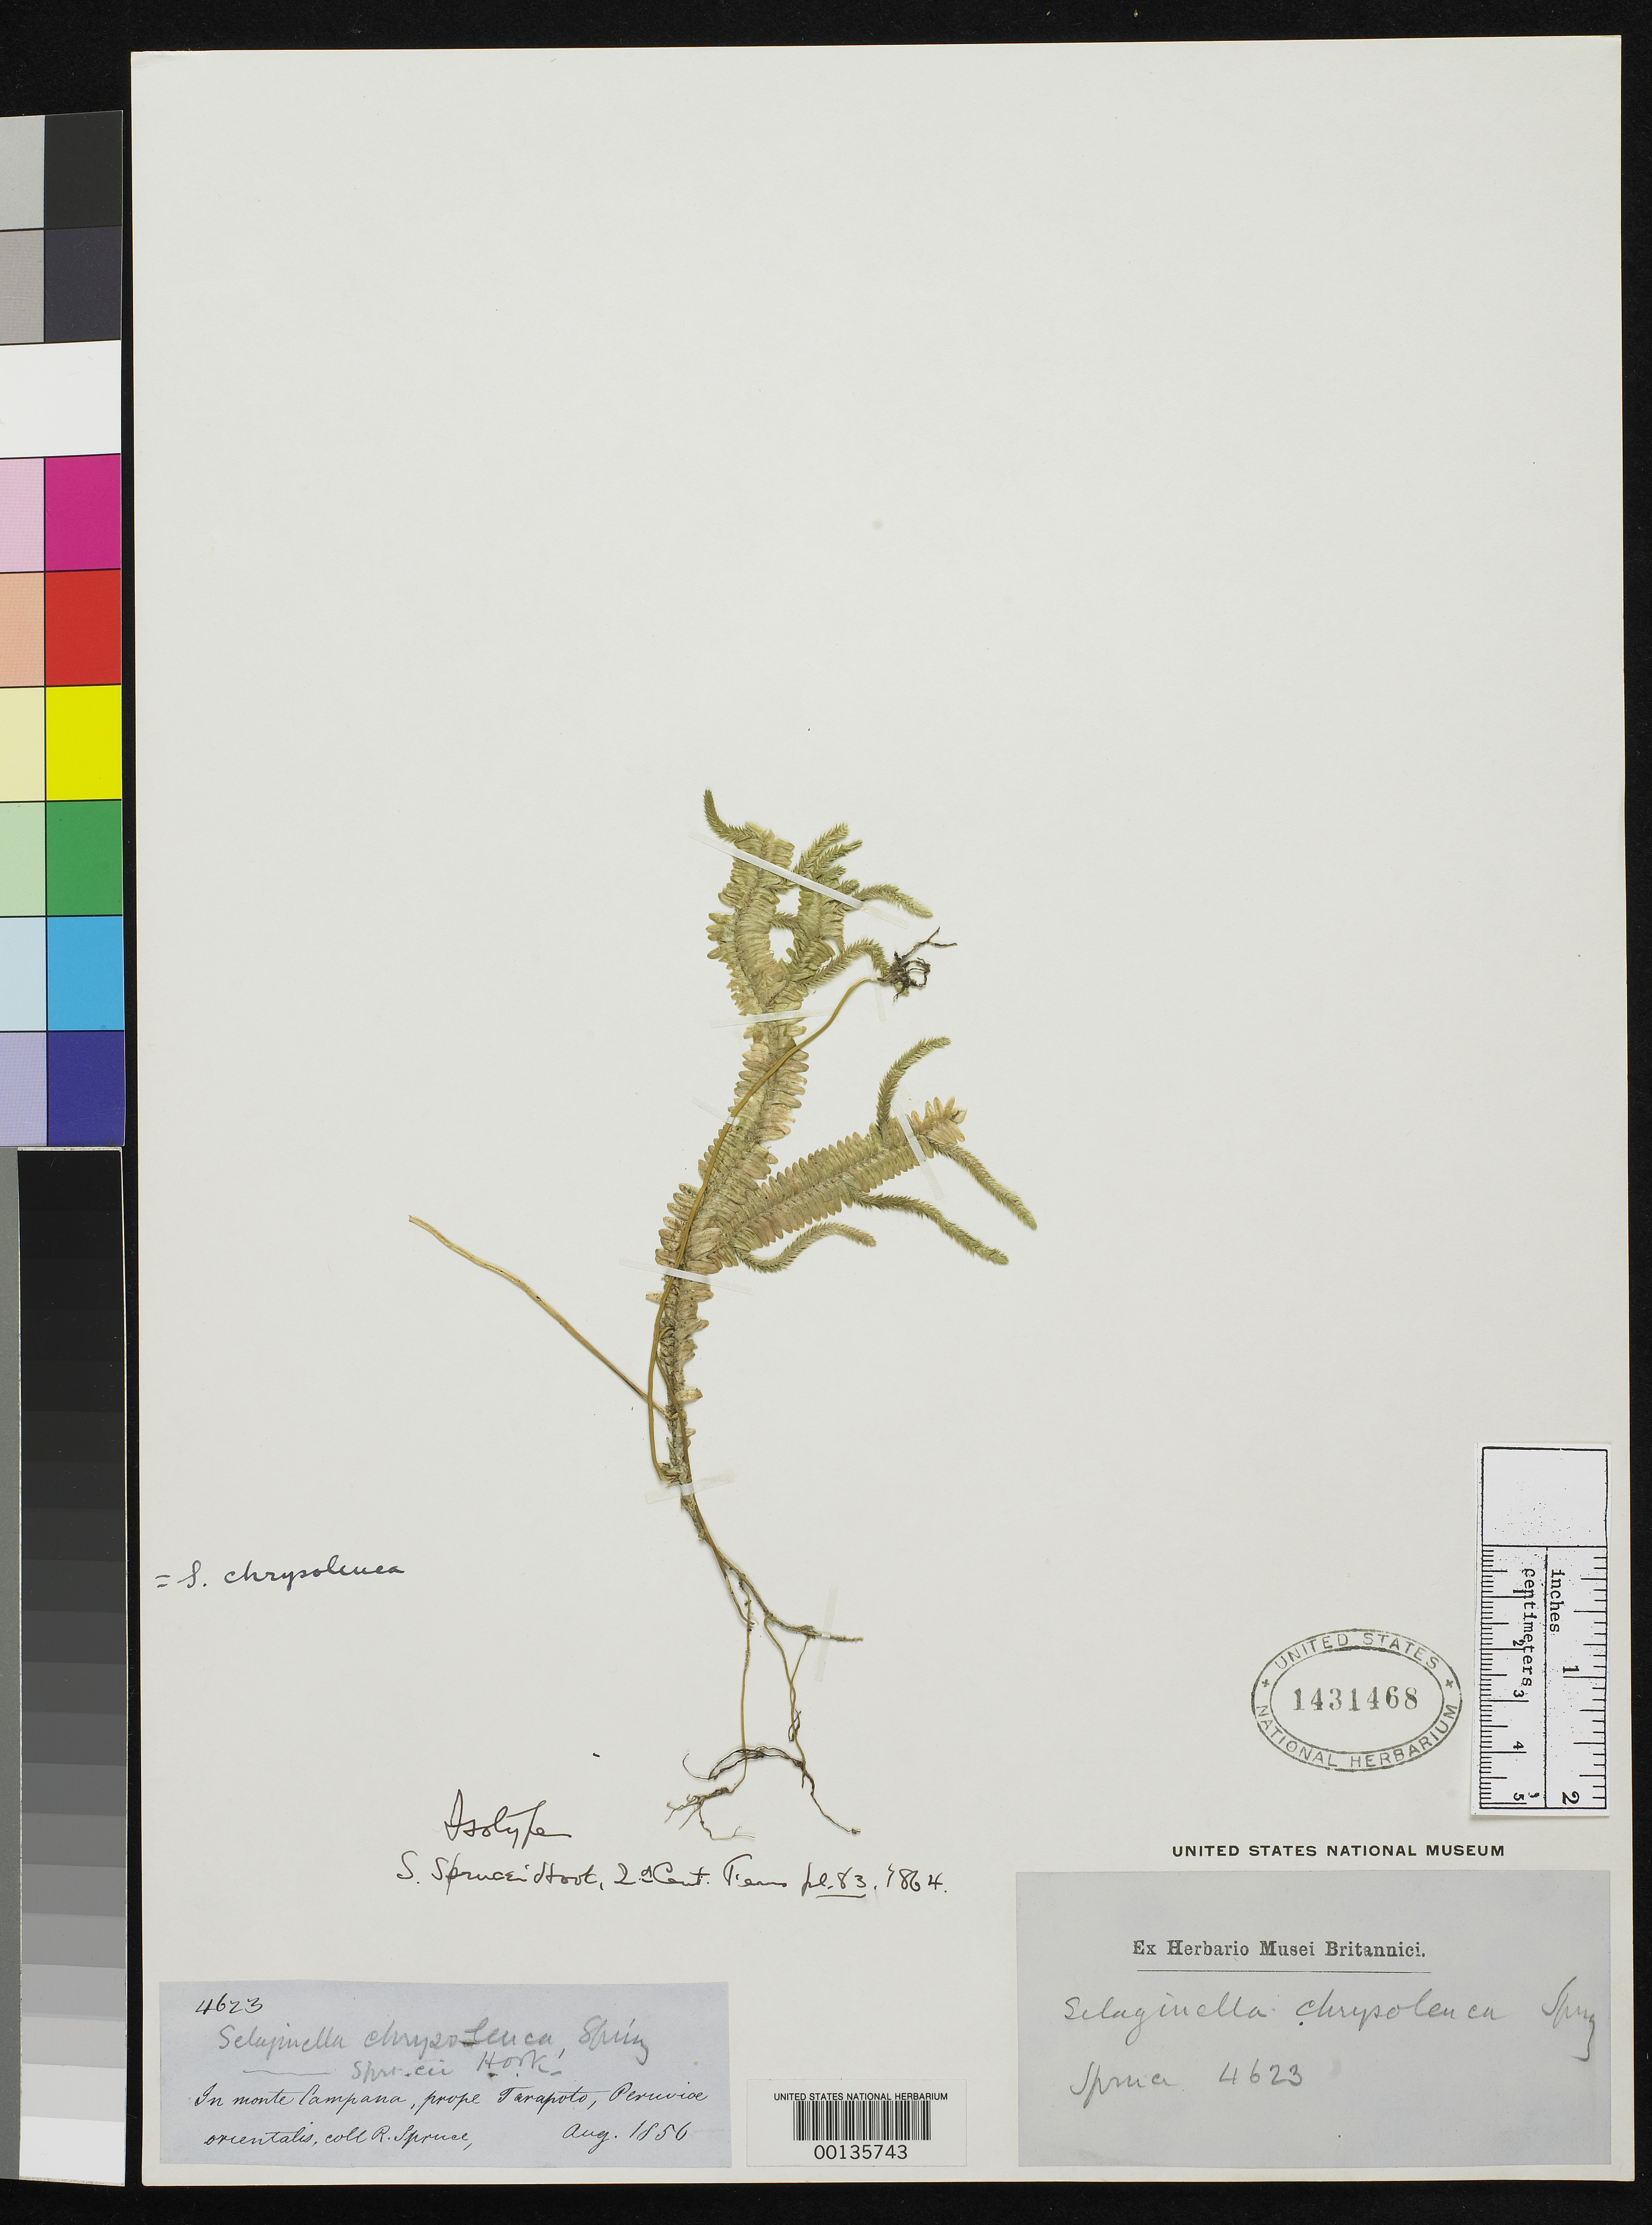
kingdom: Plantae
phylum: Tracheophyta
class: Lycopodiopsida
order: Selaginellales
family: Selaginellaceae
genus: Selaginella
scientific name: Selaginella sprucei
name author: Hook.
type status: Isotype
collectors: R. Spruce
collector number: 4623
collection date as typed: Aug 1850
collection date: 1850-08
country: Peru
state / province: San Martín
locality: in Monte Campana, prope Tarapoto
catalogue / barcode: US 1431468